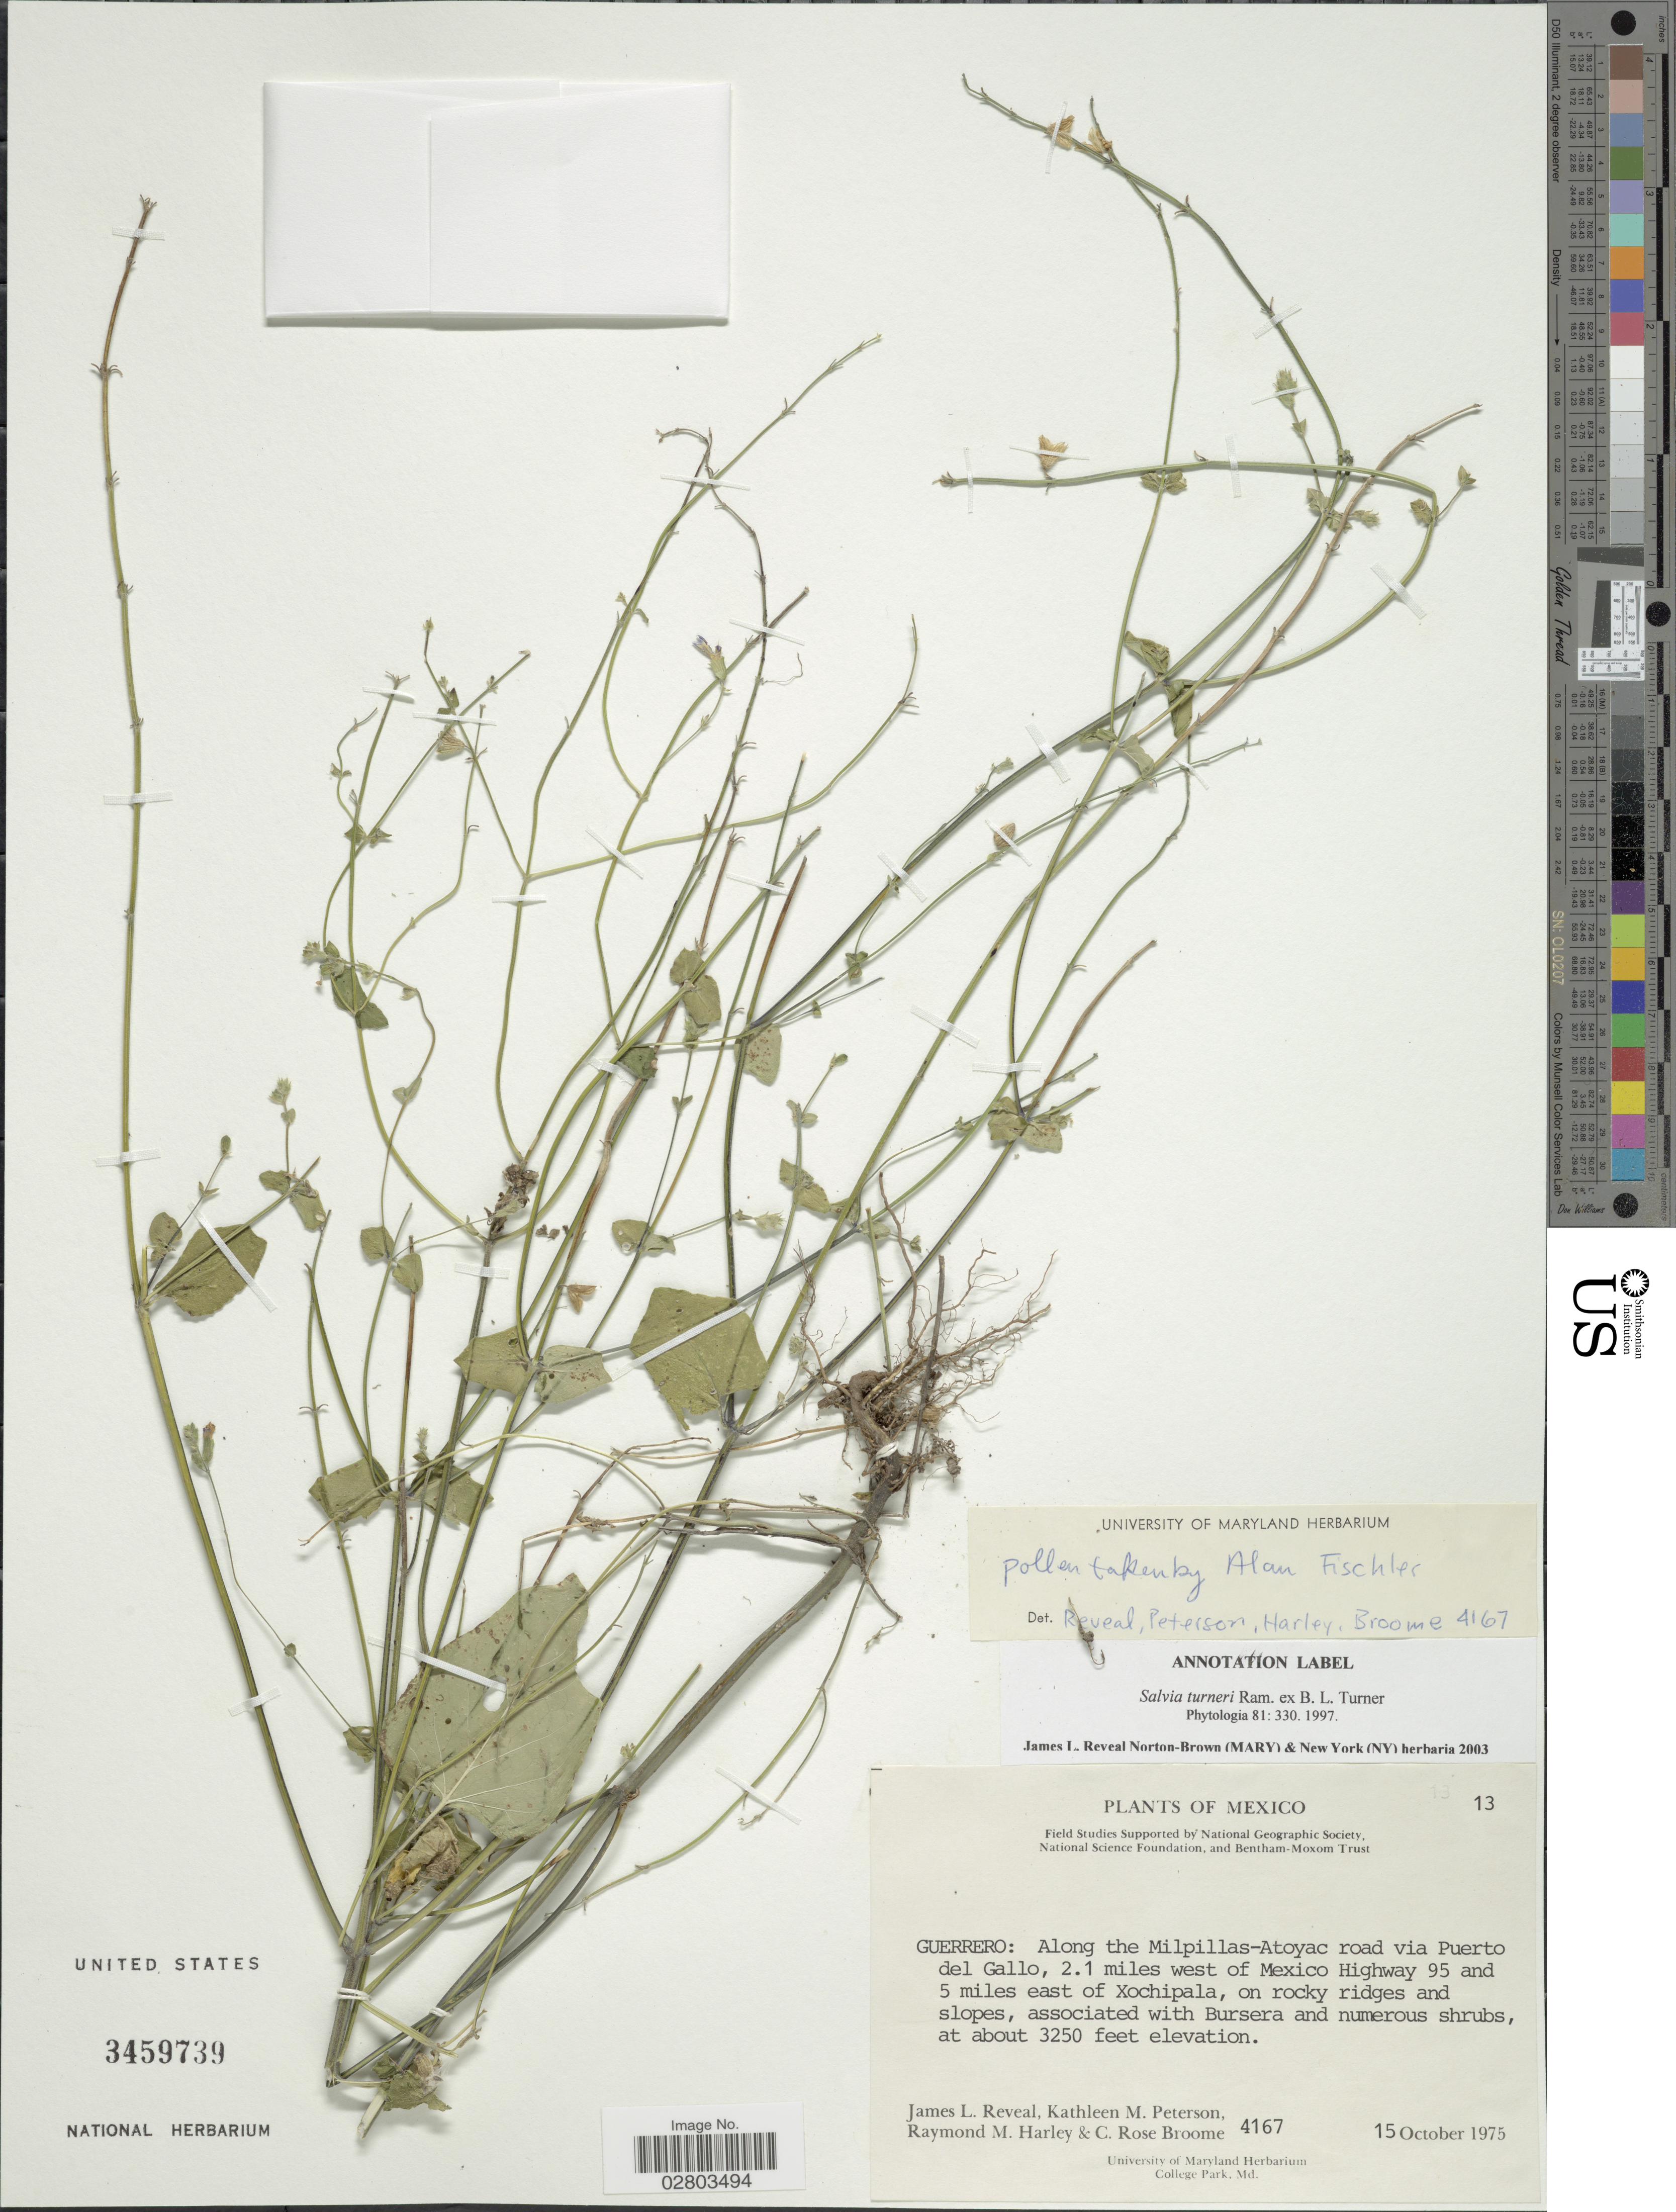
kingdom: Plantae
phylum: Tracheophyta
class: Magnoliopsida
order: Lamiales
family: Lamiaceae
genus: Salvia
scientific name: Salvia turneri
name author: Ramamoorthy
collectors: J. L. Reveal, K. Peterson, R. M. Harley & C. R. Broome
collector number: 4167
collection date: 1975-10-15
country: Mexico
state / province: Guerrero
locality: Along the Milpillas-Atoyac road via Puerto del Gallo, 2.1 miles west of Mexico Highway 95 and 5 miles east of Xochipala, on rocky ridges and slopes.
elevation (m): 991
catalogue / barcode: US 3459739